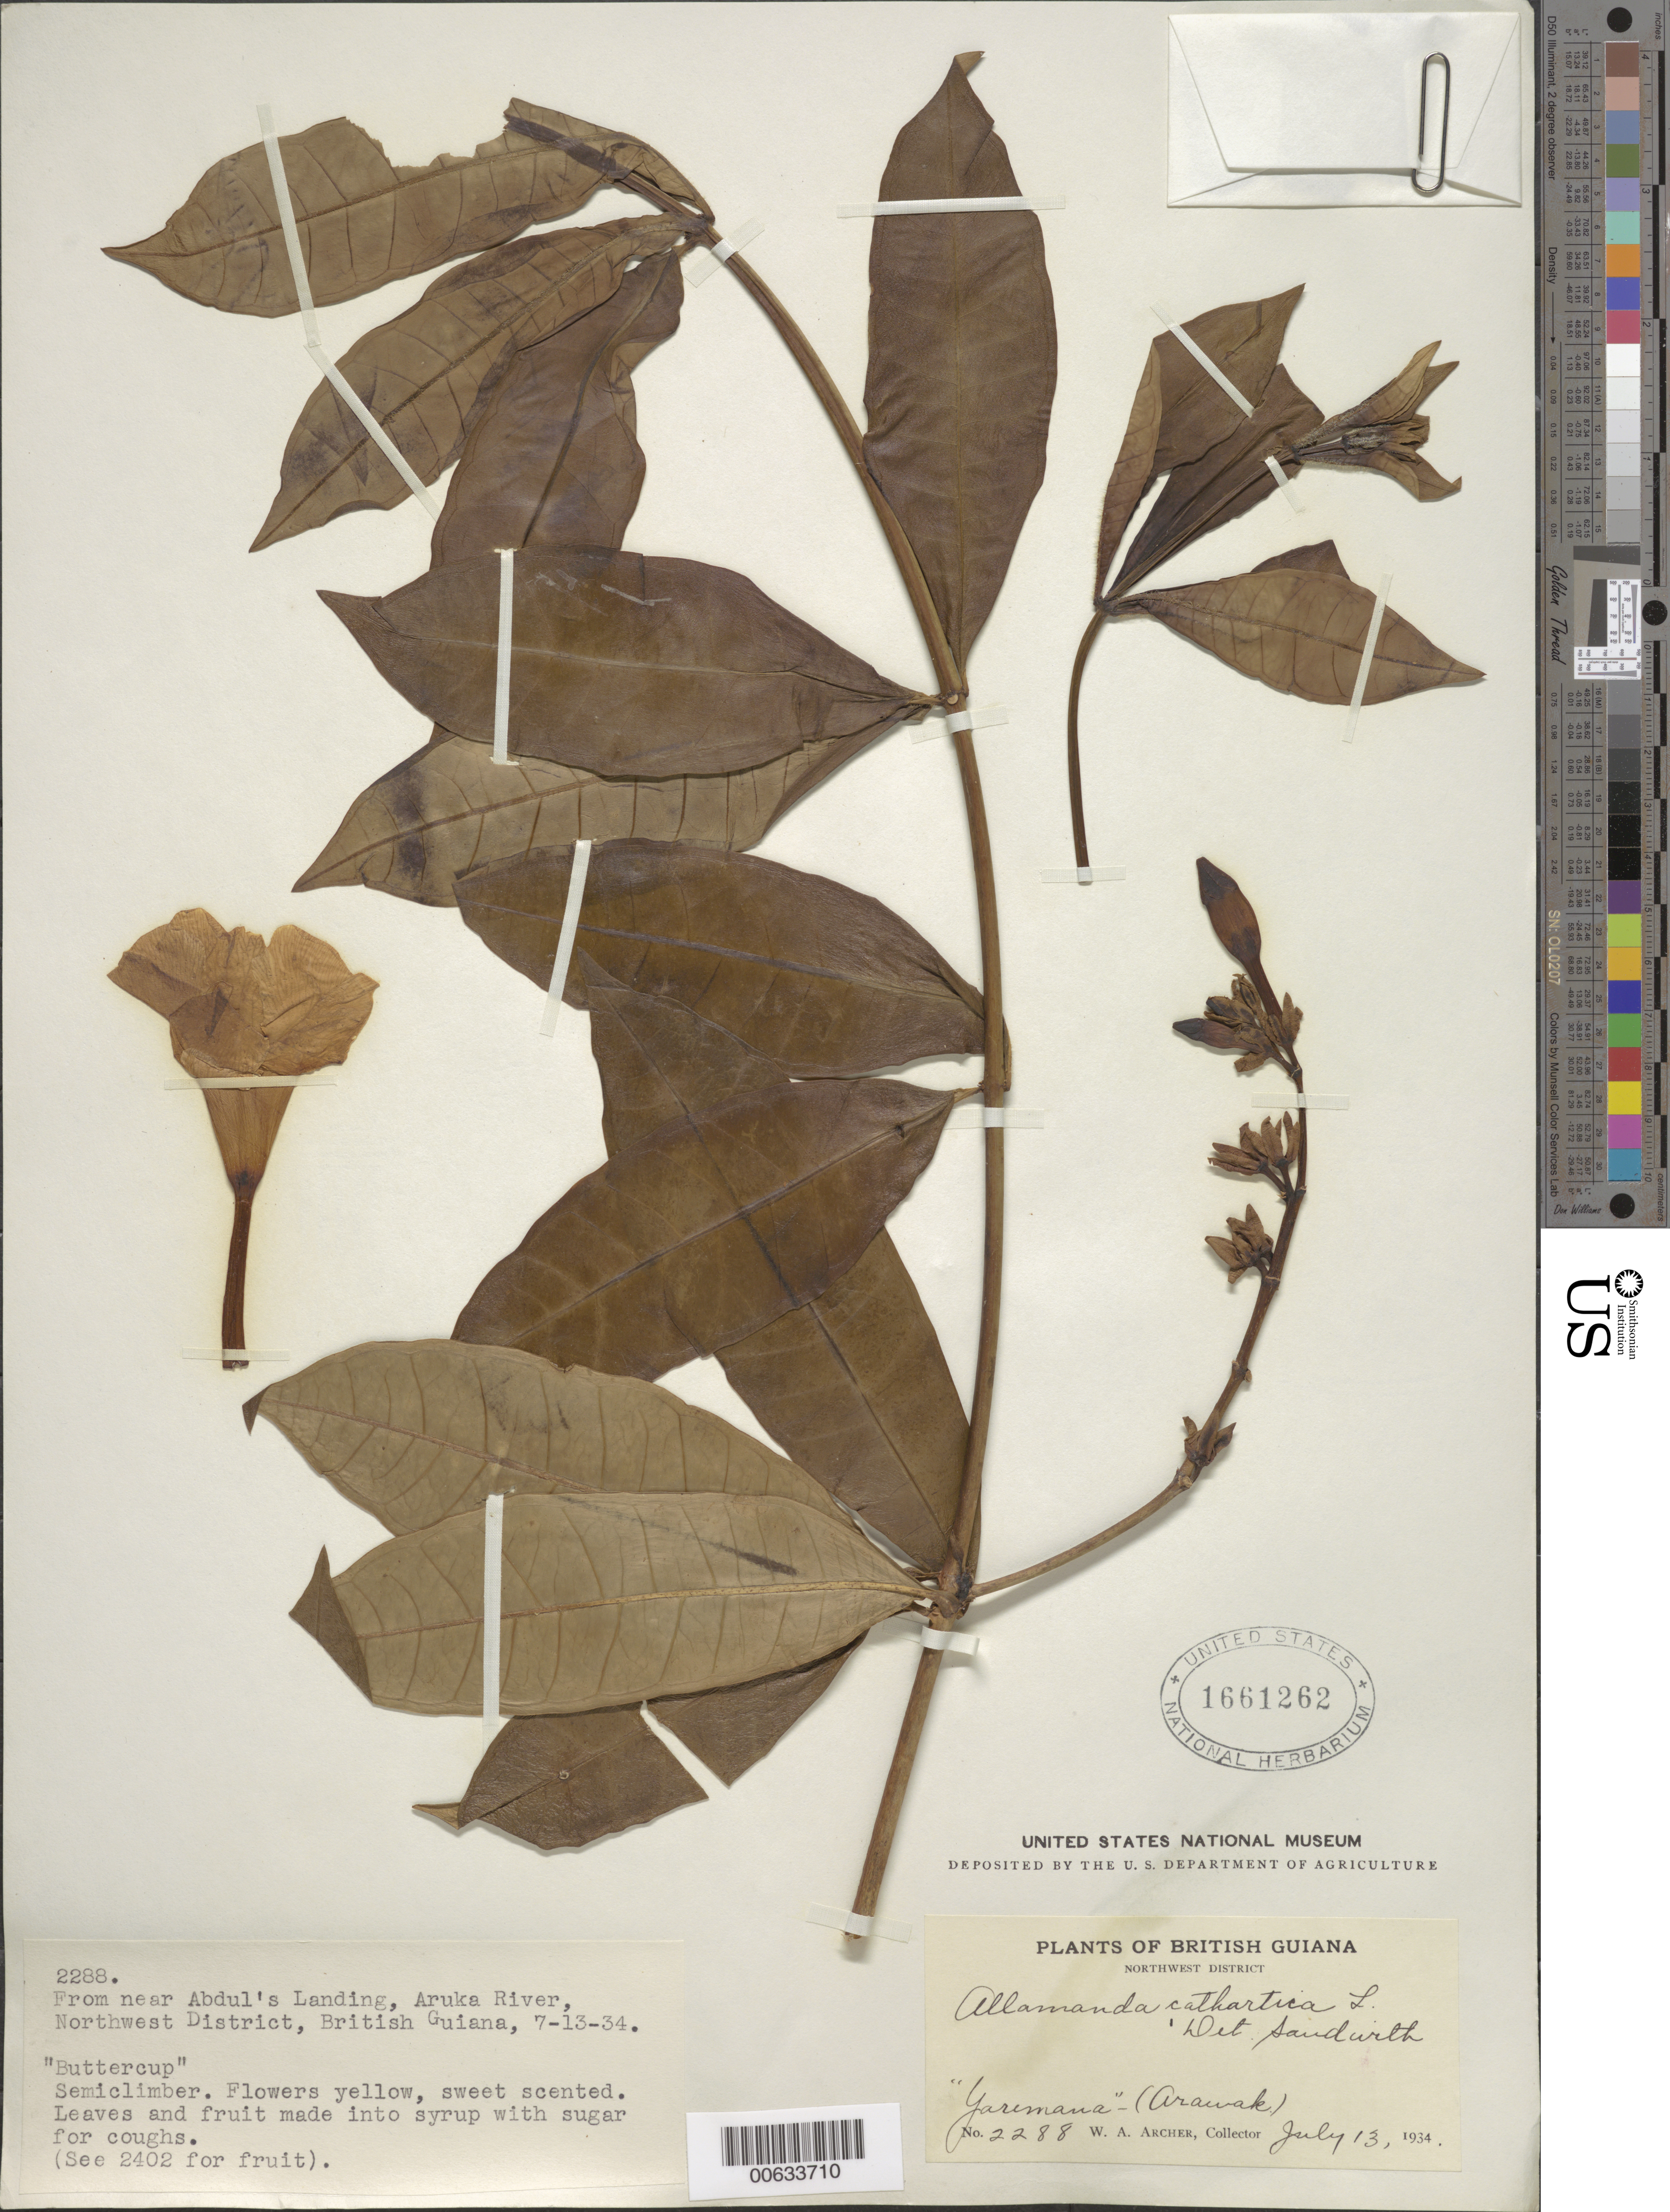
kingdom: Plantae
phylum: Tracheophyta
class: Magnoliopsida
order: Gentianales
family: Apocynaceae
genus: Allamanda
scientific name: Allamanda cathartica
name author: L.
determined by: Sandwith, N. Y.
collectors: W. A. Archer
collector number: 2288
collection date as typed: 13-Jul-34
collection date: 1934-07-13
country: Guyana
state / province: Barima-Waini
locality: Aruka R., near Abdul's Landing, NW Dist.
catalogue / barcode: US 1661262